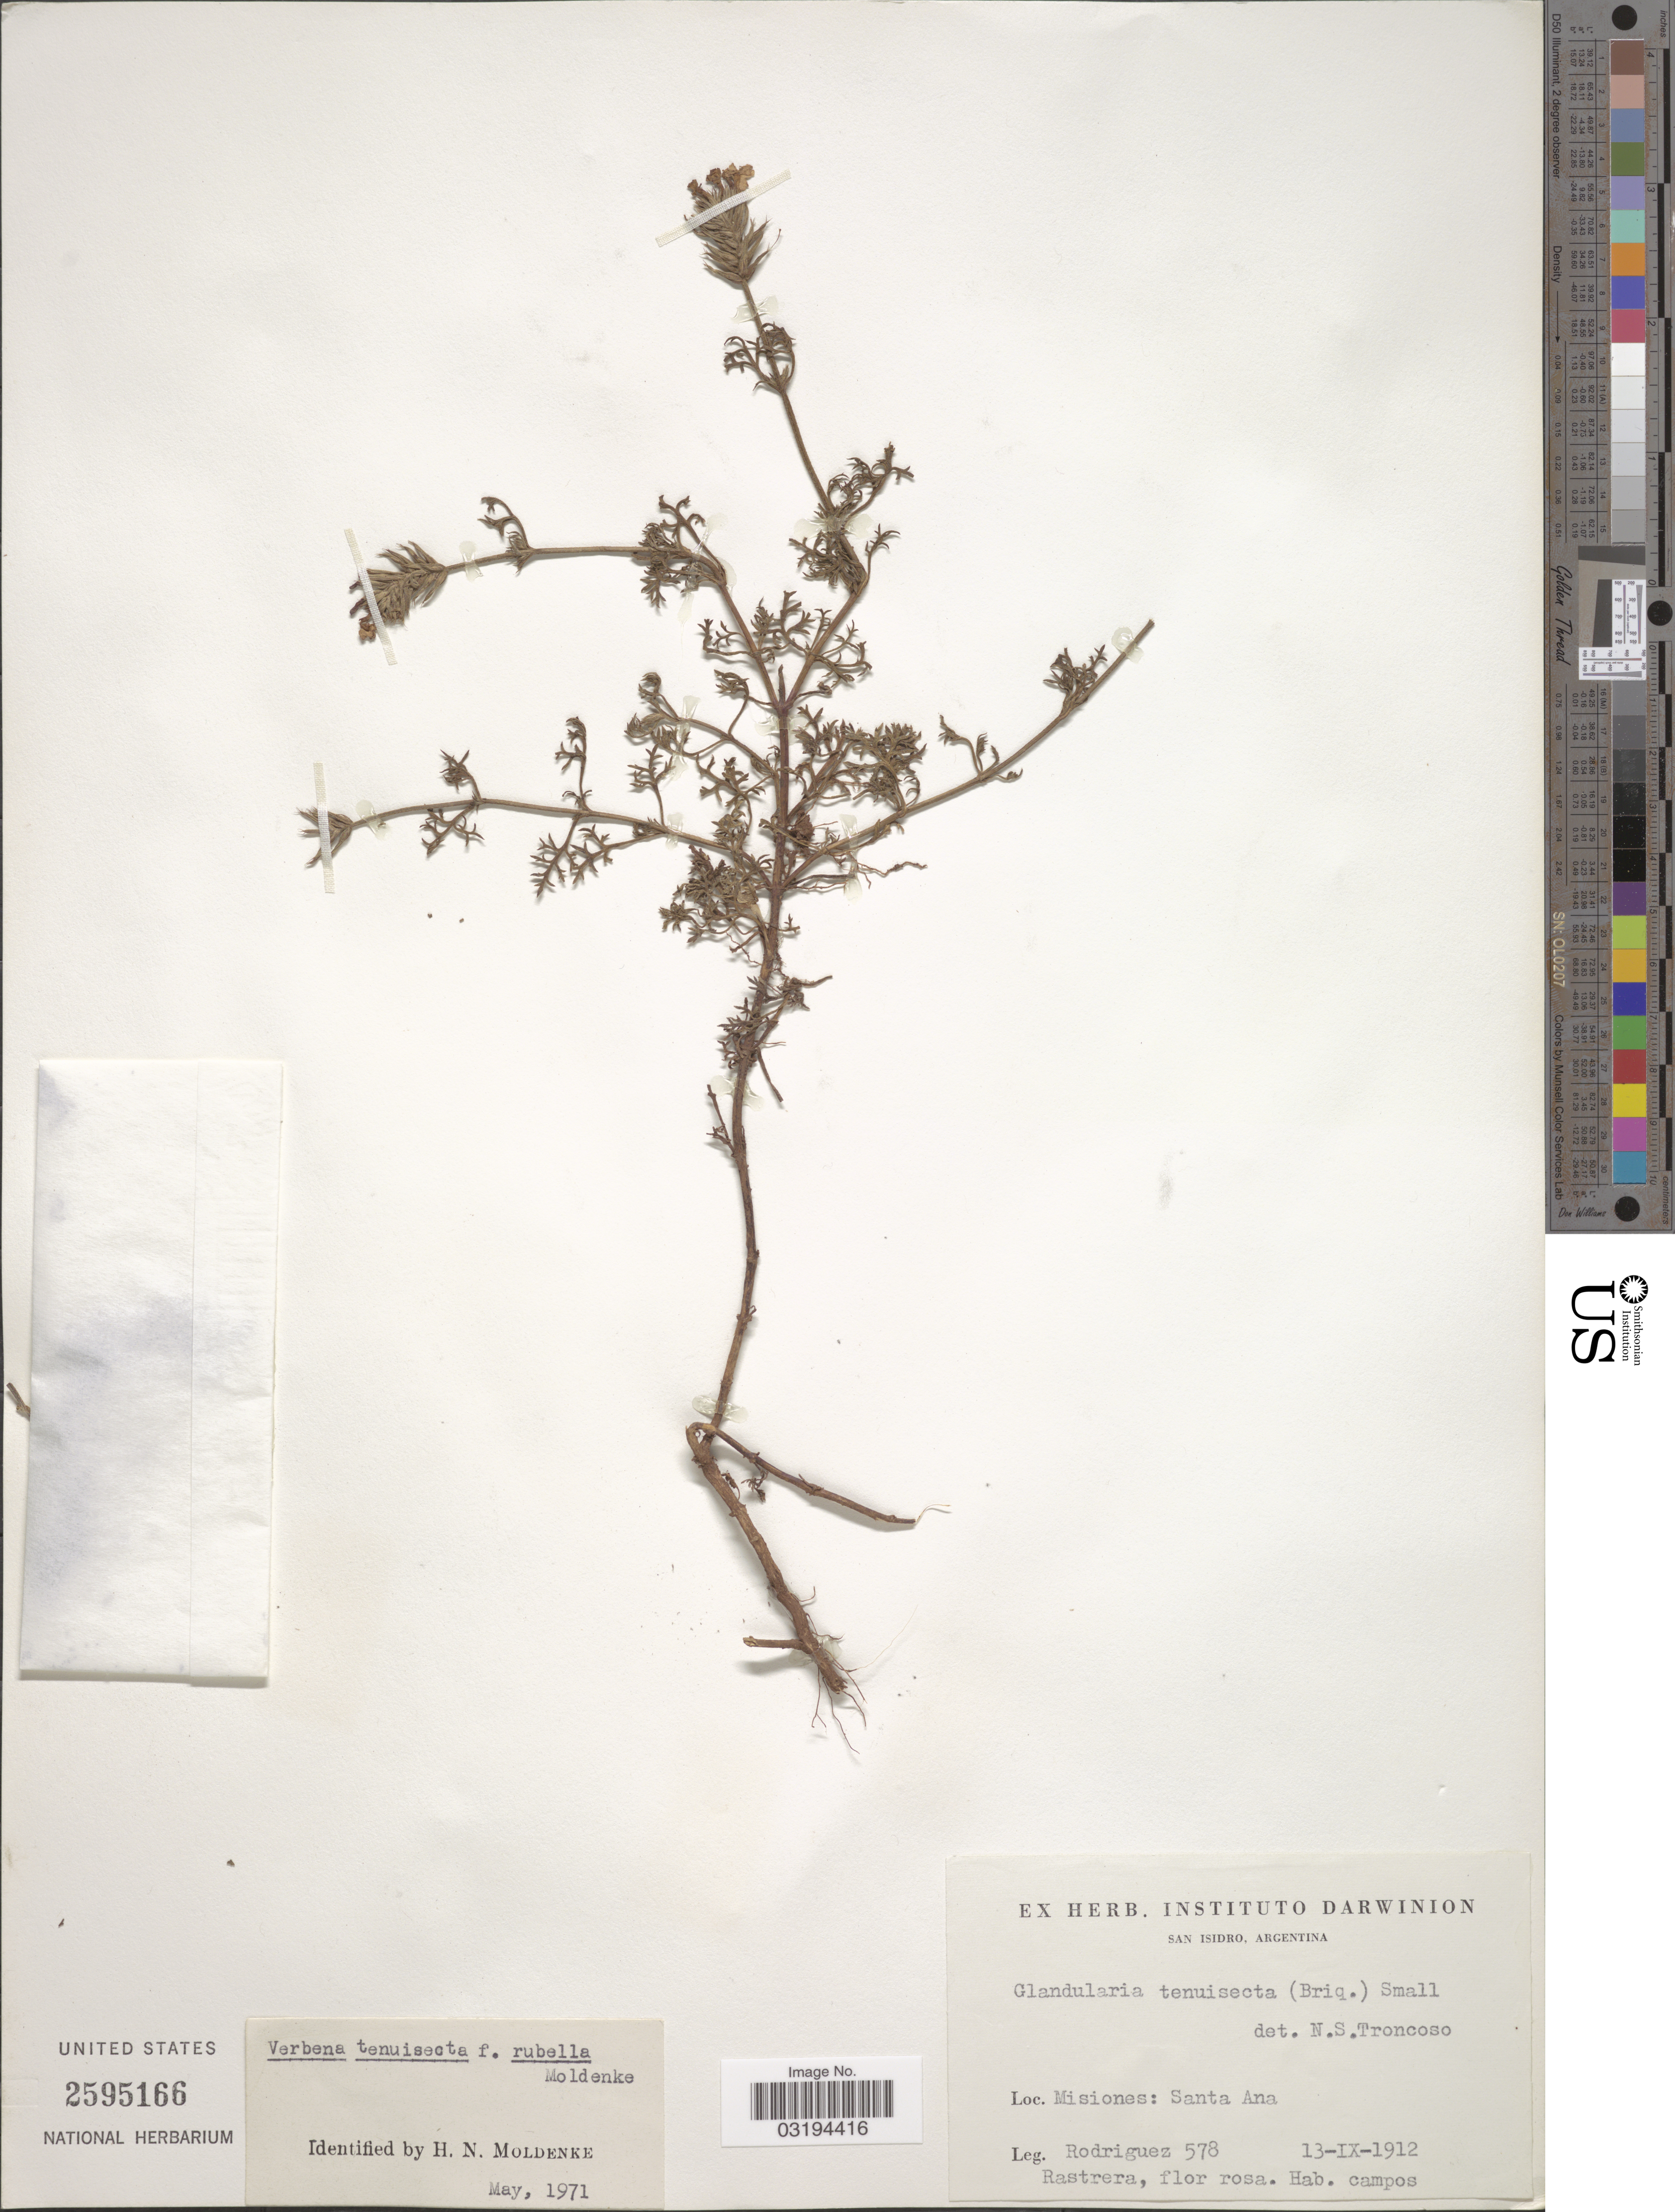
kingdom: Plantae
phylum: Tracheophyta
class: Magnoliopsida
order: Lamiales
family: Verbenaceae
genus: Verbena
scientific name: Verbena tenuisecta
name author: Briq.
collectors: Rodriguez, --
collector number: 578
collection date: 1912-09-13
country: Argentina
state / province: Misiones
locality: Santa Ana.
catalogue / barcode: US 2595166